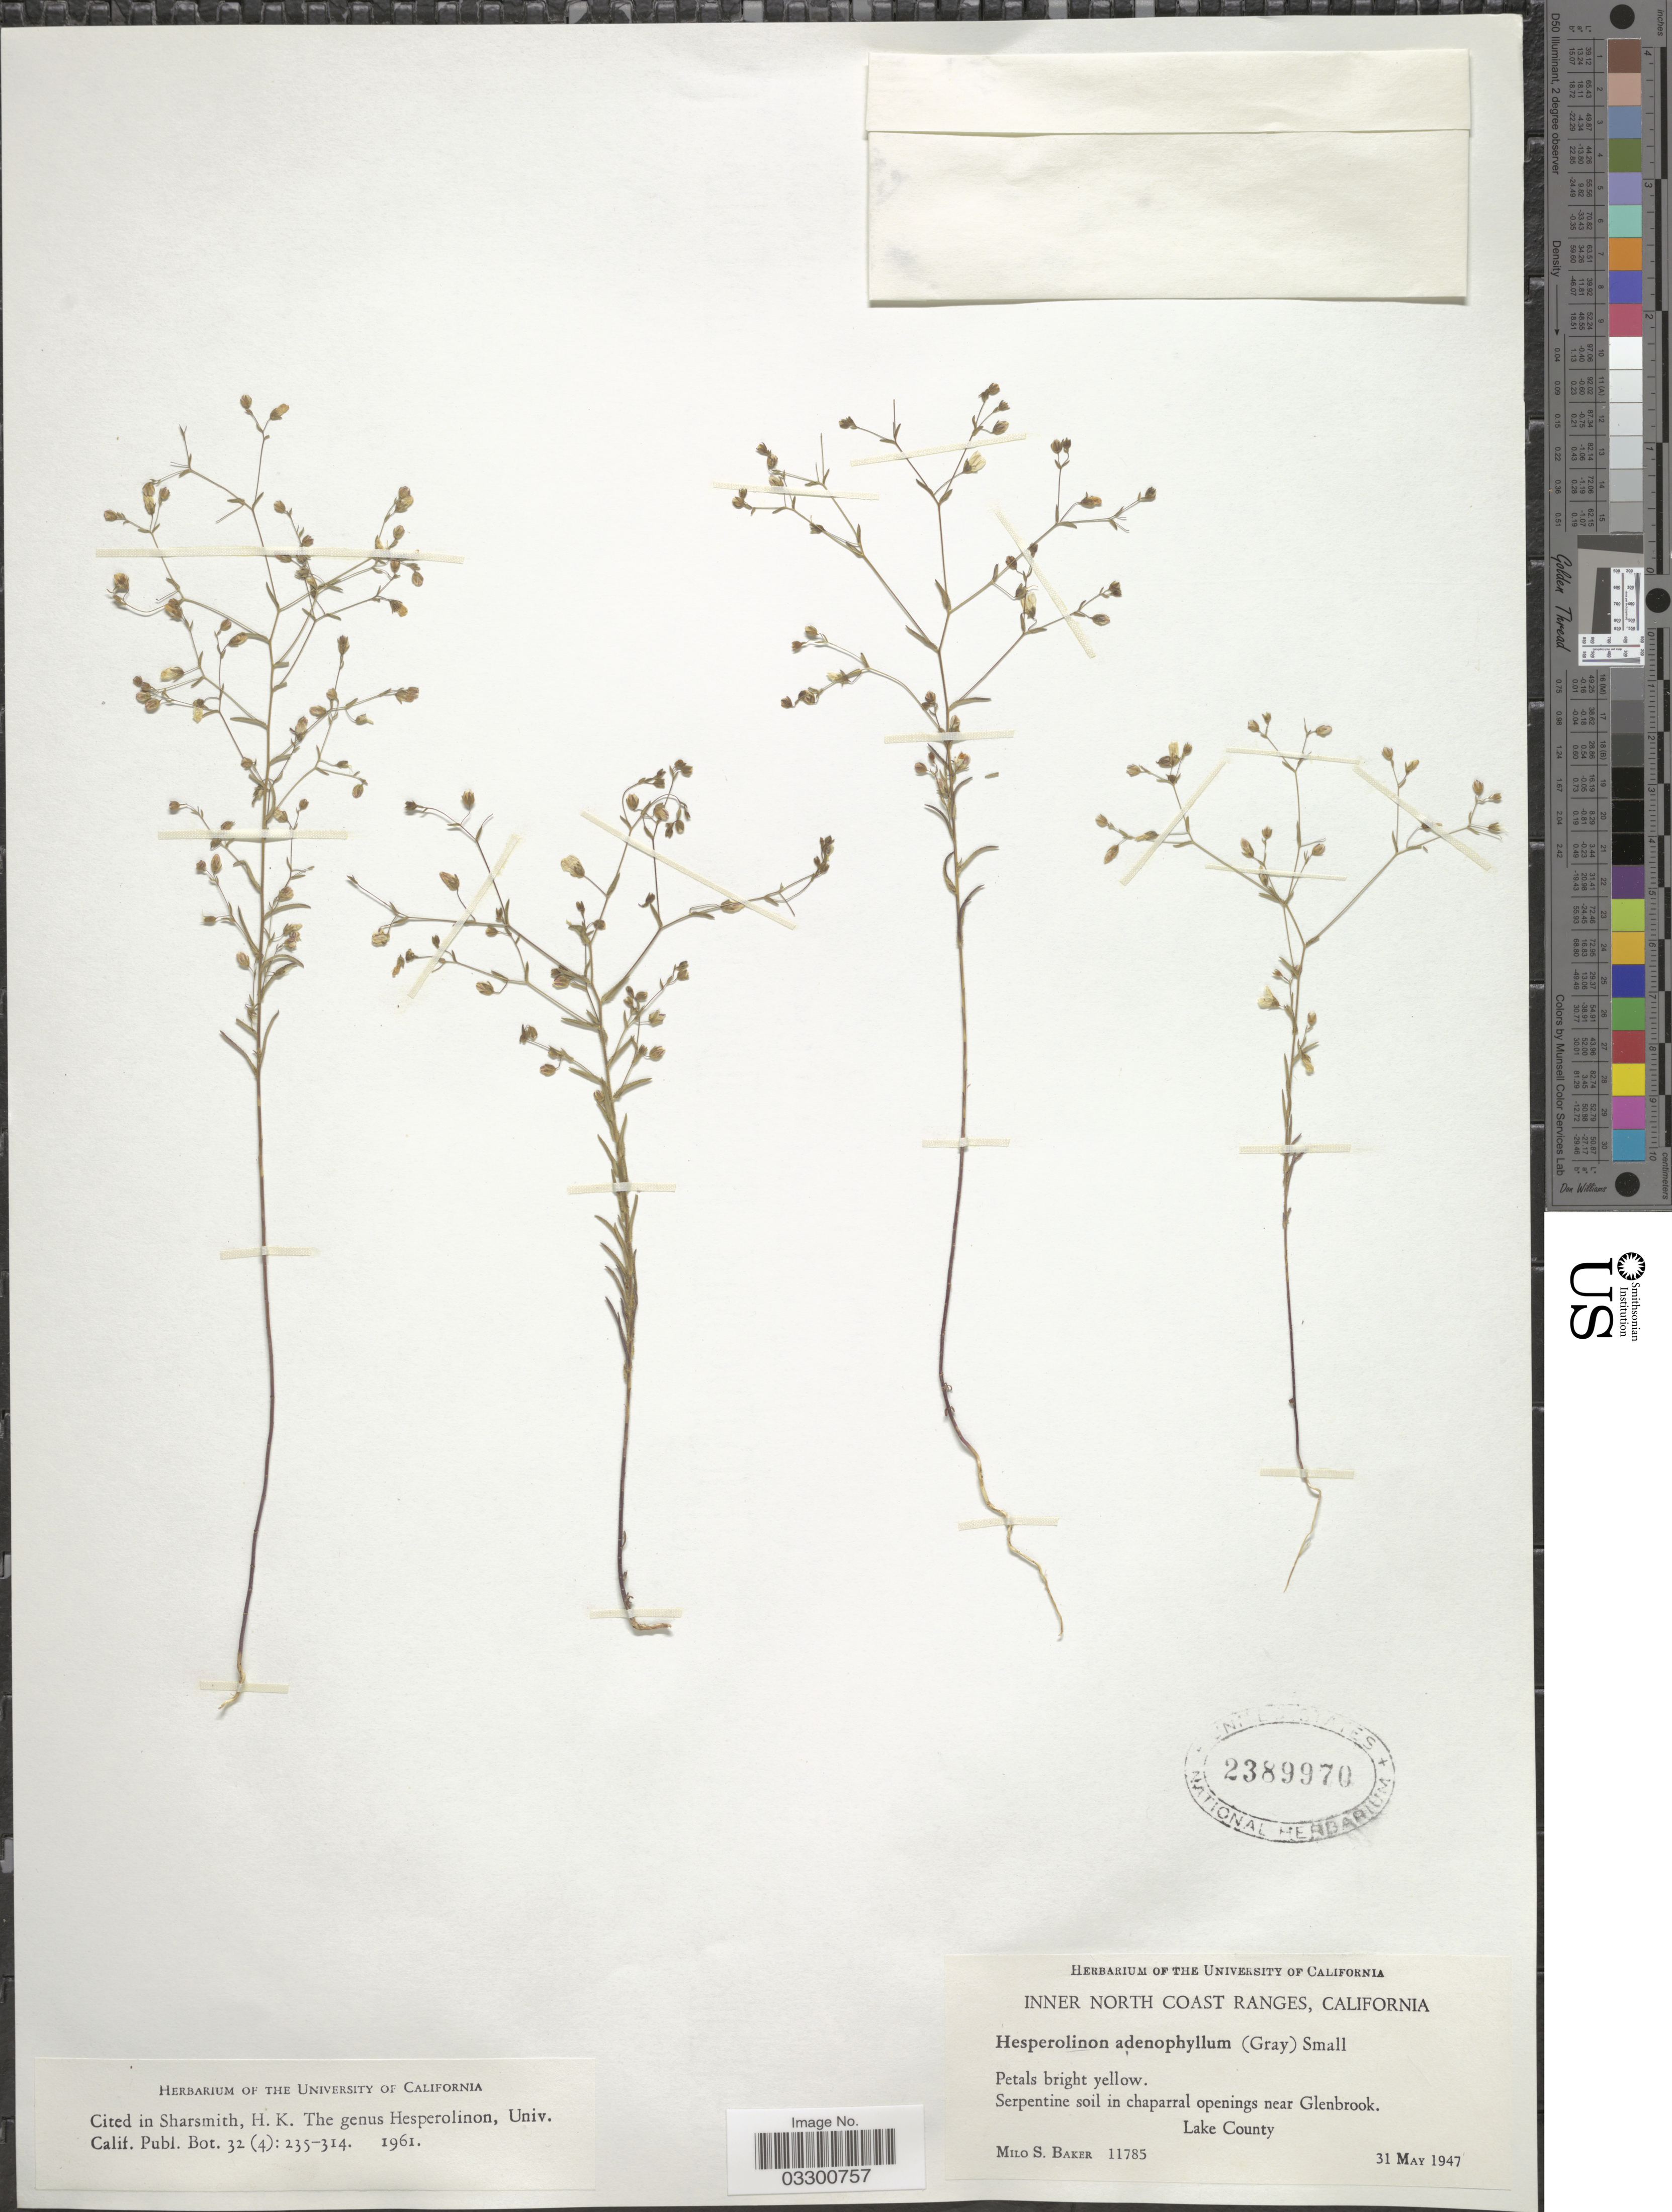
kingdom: Plantae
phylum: Tracheophyta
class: Magnoliopsida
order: Malpighiales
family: Linaceae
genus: Linum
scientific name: Linum adenophyllum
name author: A. Gray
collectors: M. S. Baker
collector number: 11785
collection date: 1947-05-31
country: United States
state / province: California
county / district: Lake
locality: Inner North Coast Ranges, Serpentine soil in chaparral openings near Glenbrook. Lake County.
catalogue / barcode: US 2389970